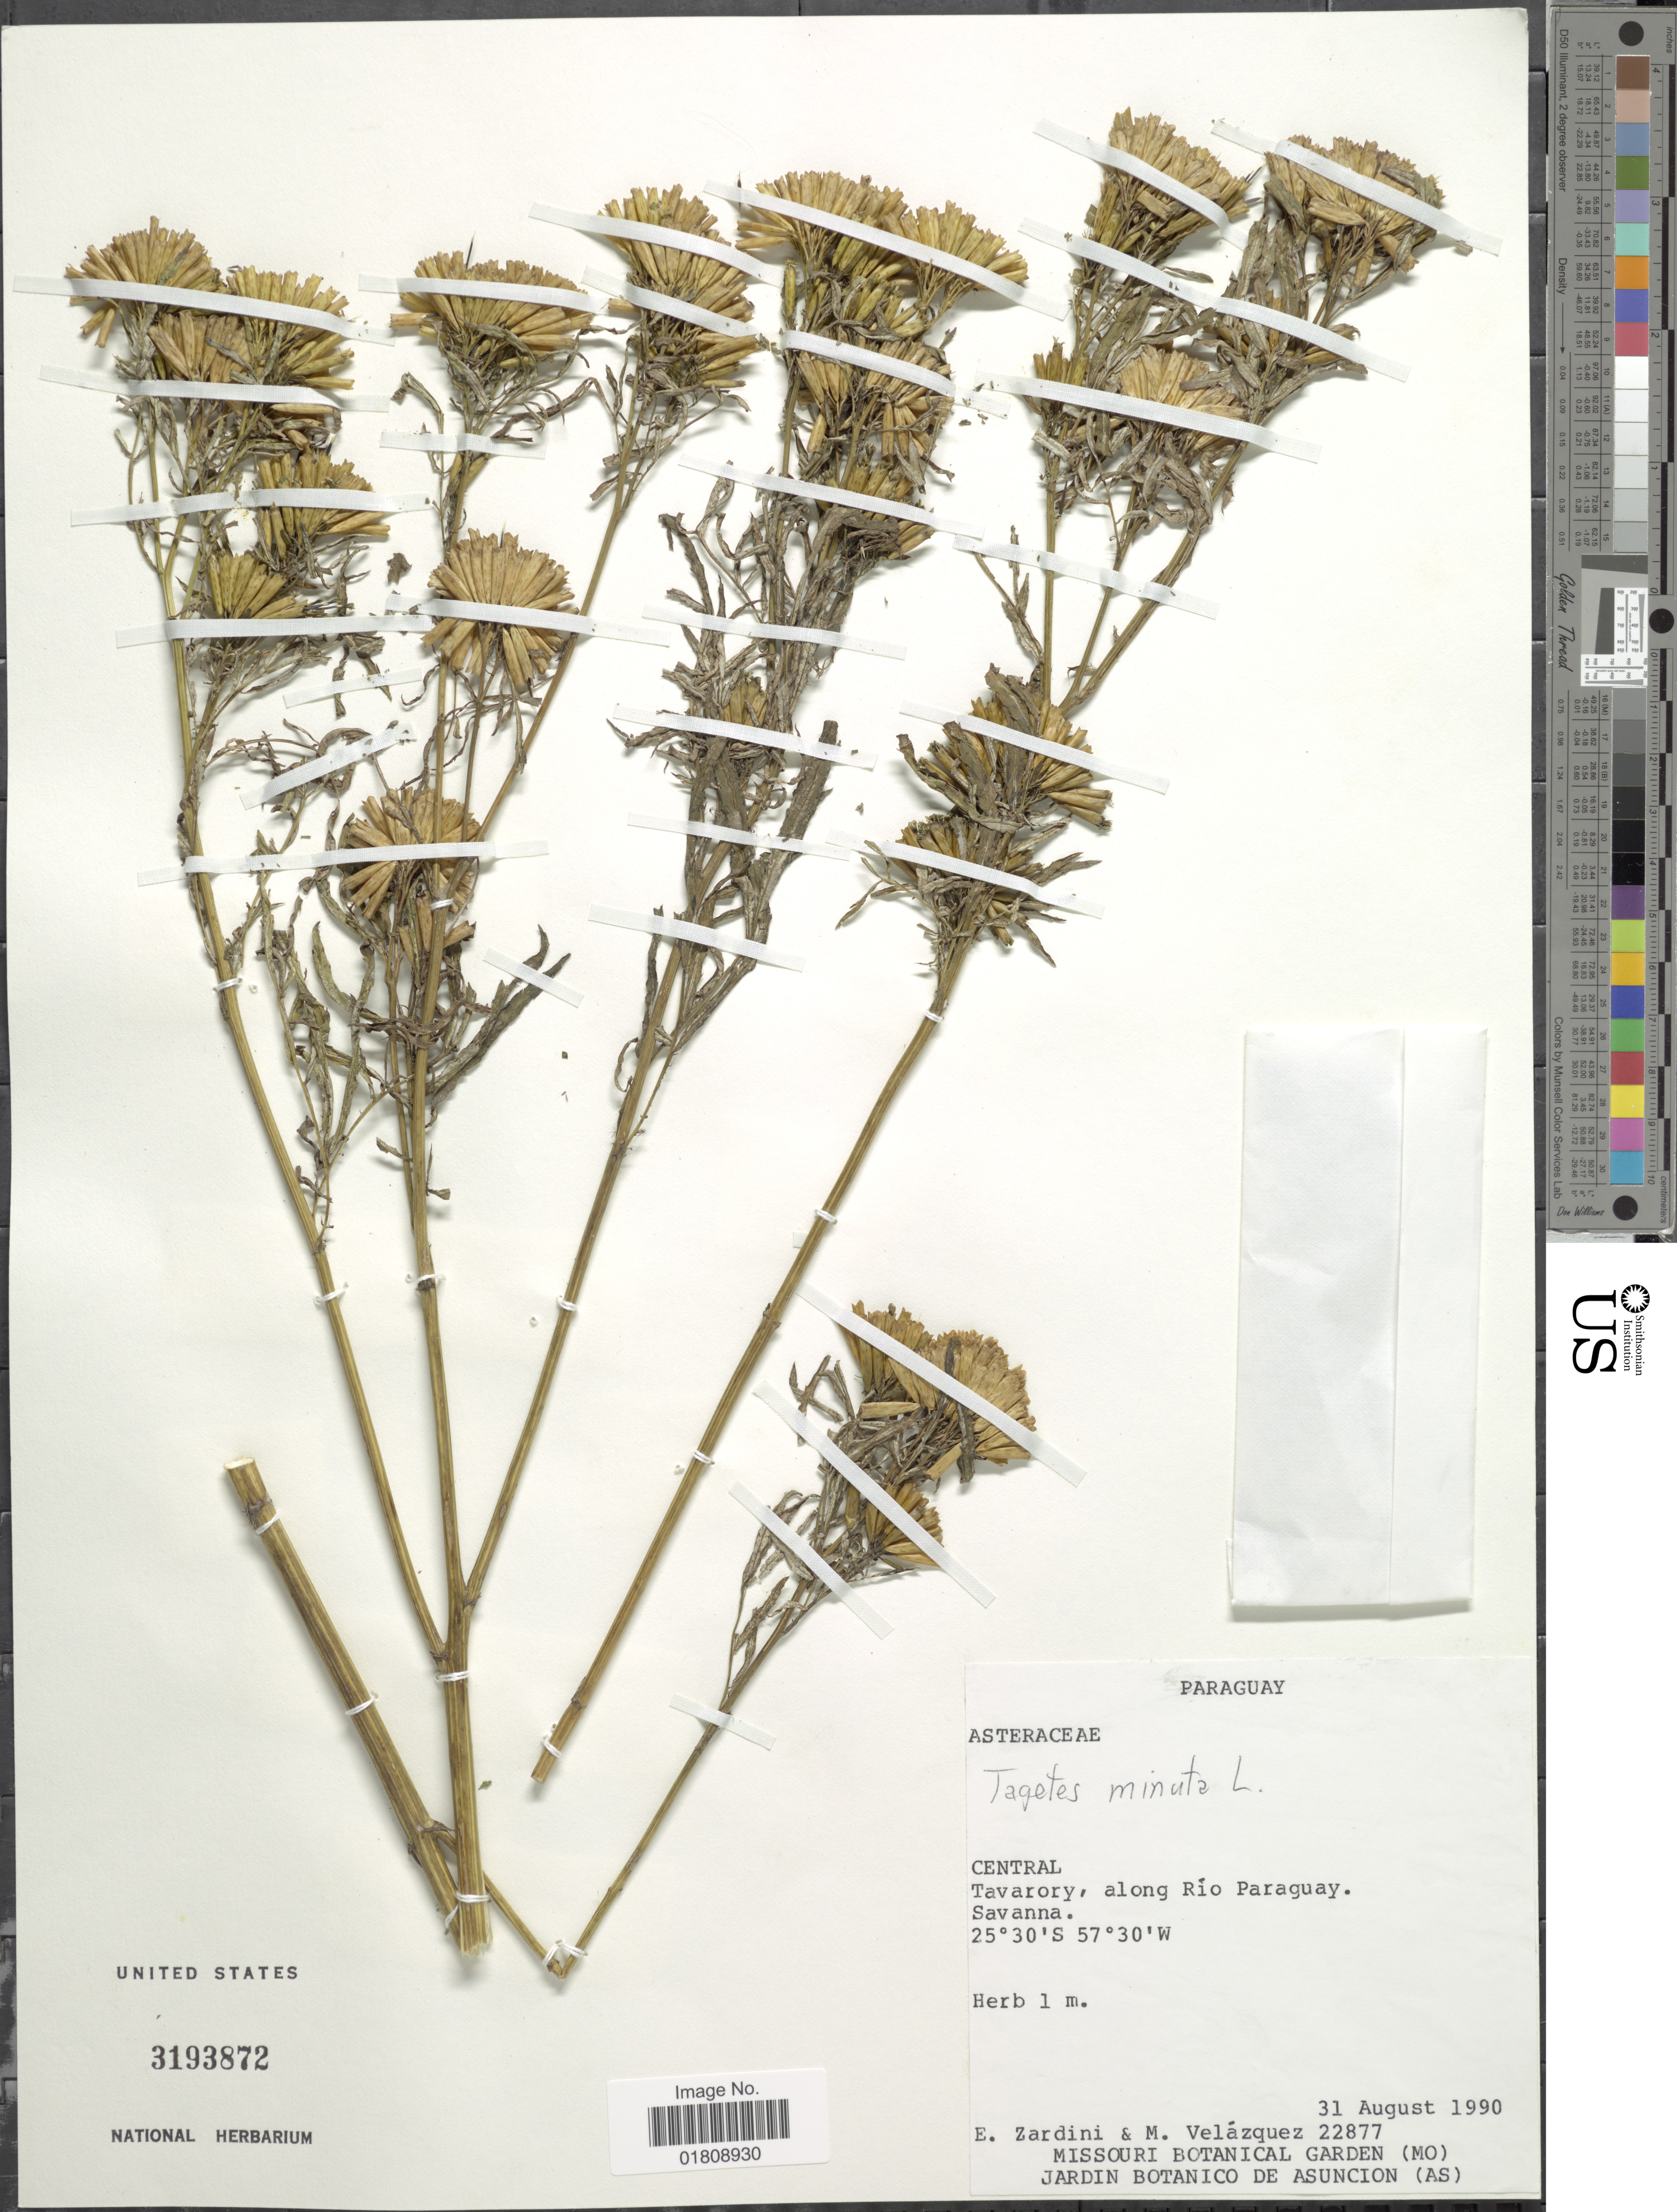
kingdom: Plantae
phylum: Tracheophyta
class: Magnoliopsida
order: Asterales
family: Asteraceae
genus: Tagetes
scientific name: Tagetes minuta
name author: L.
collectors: E. M. Zardini & M. Velazquez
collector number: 22877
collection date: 1990-08-31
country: Paraguay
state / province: Central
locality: Tavarory, along Rio Paraguay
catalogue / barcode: US 3193872